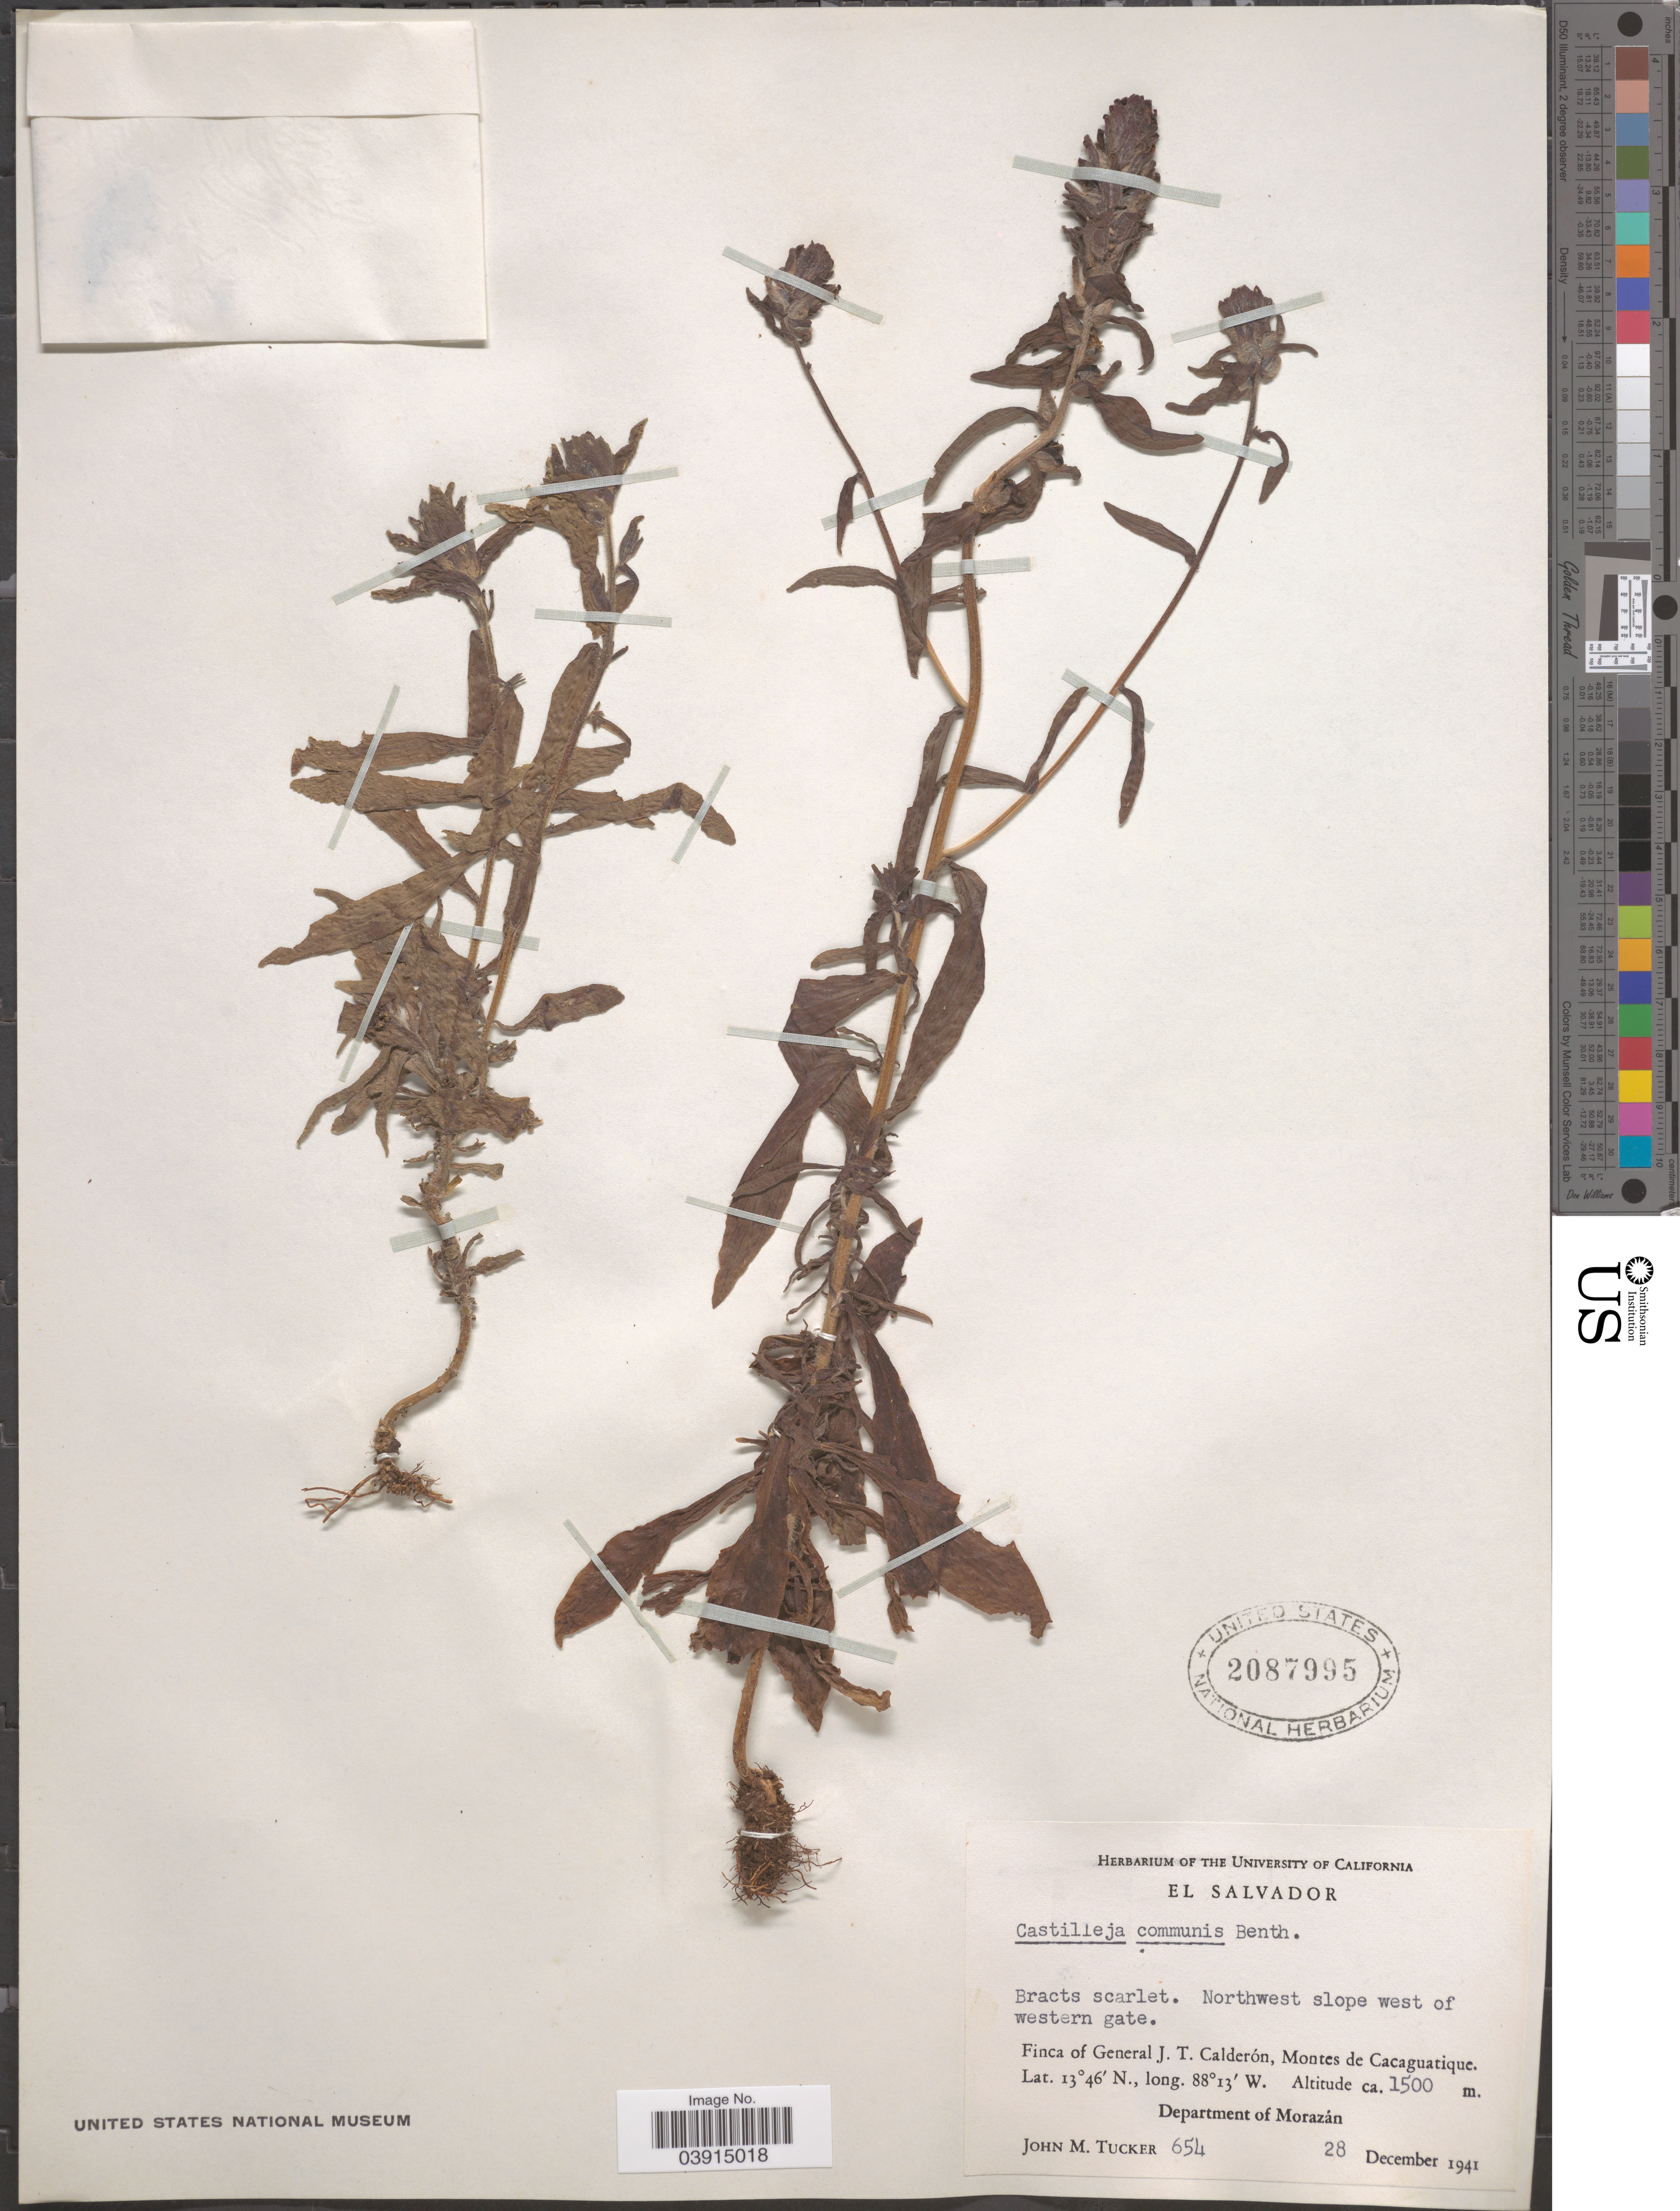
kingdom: Plantae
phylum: Tracheophyta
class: Magnoliopsida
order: Lamiales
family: Orobanchaceae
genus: Castilleja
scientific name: Castilleja arvensis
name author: Schltdl. & Cham.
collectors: J. M. Tucker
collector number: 654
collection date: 1941-12-28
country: El Salvador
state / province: Morazan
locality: Northwest slope west of western gate. Finca of General J. T. Calderón, Montes de Cacaguatique. Department of Morazán.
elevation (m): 1500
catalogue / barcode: US 2087995